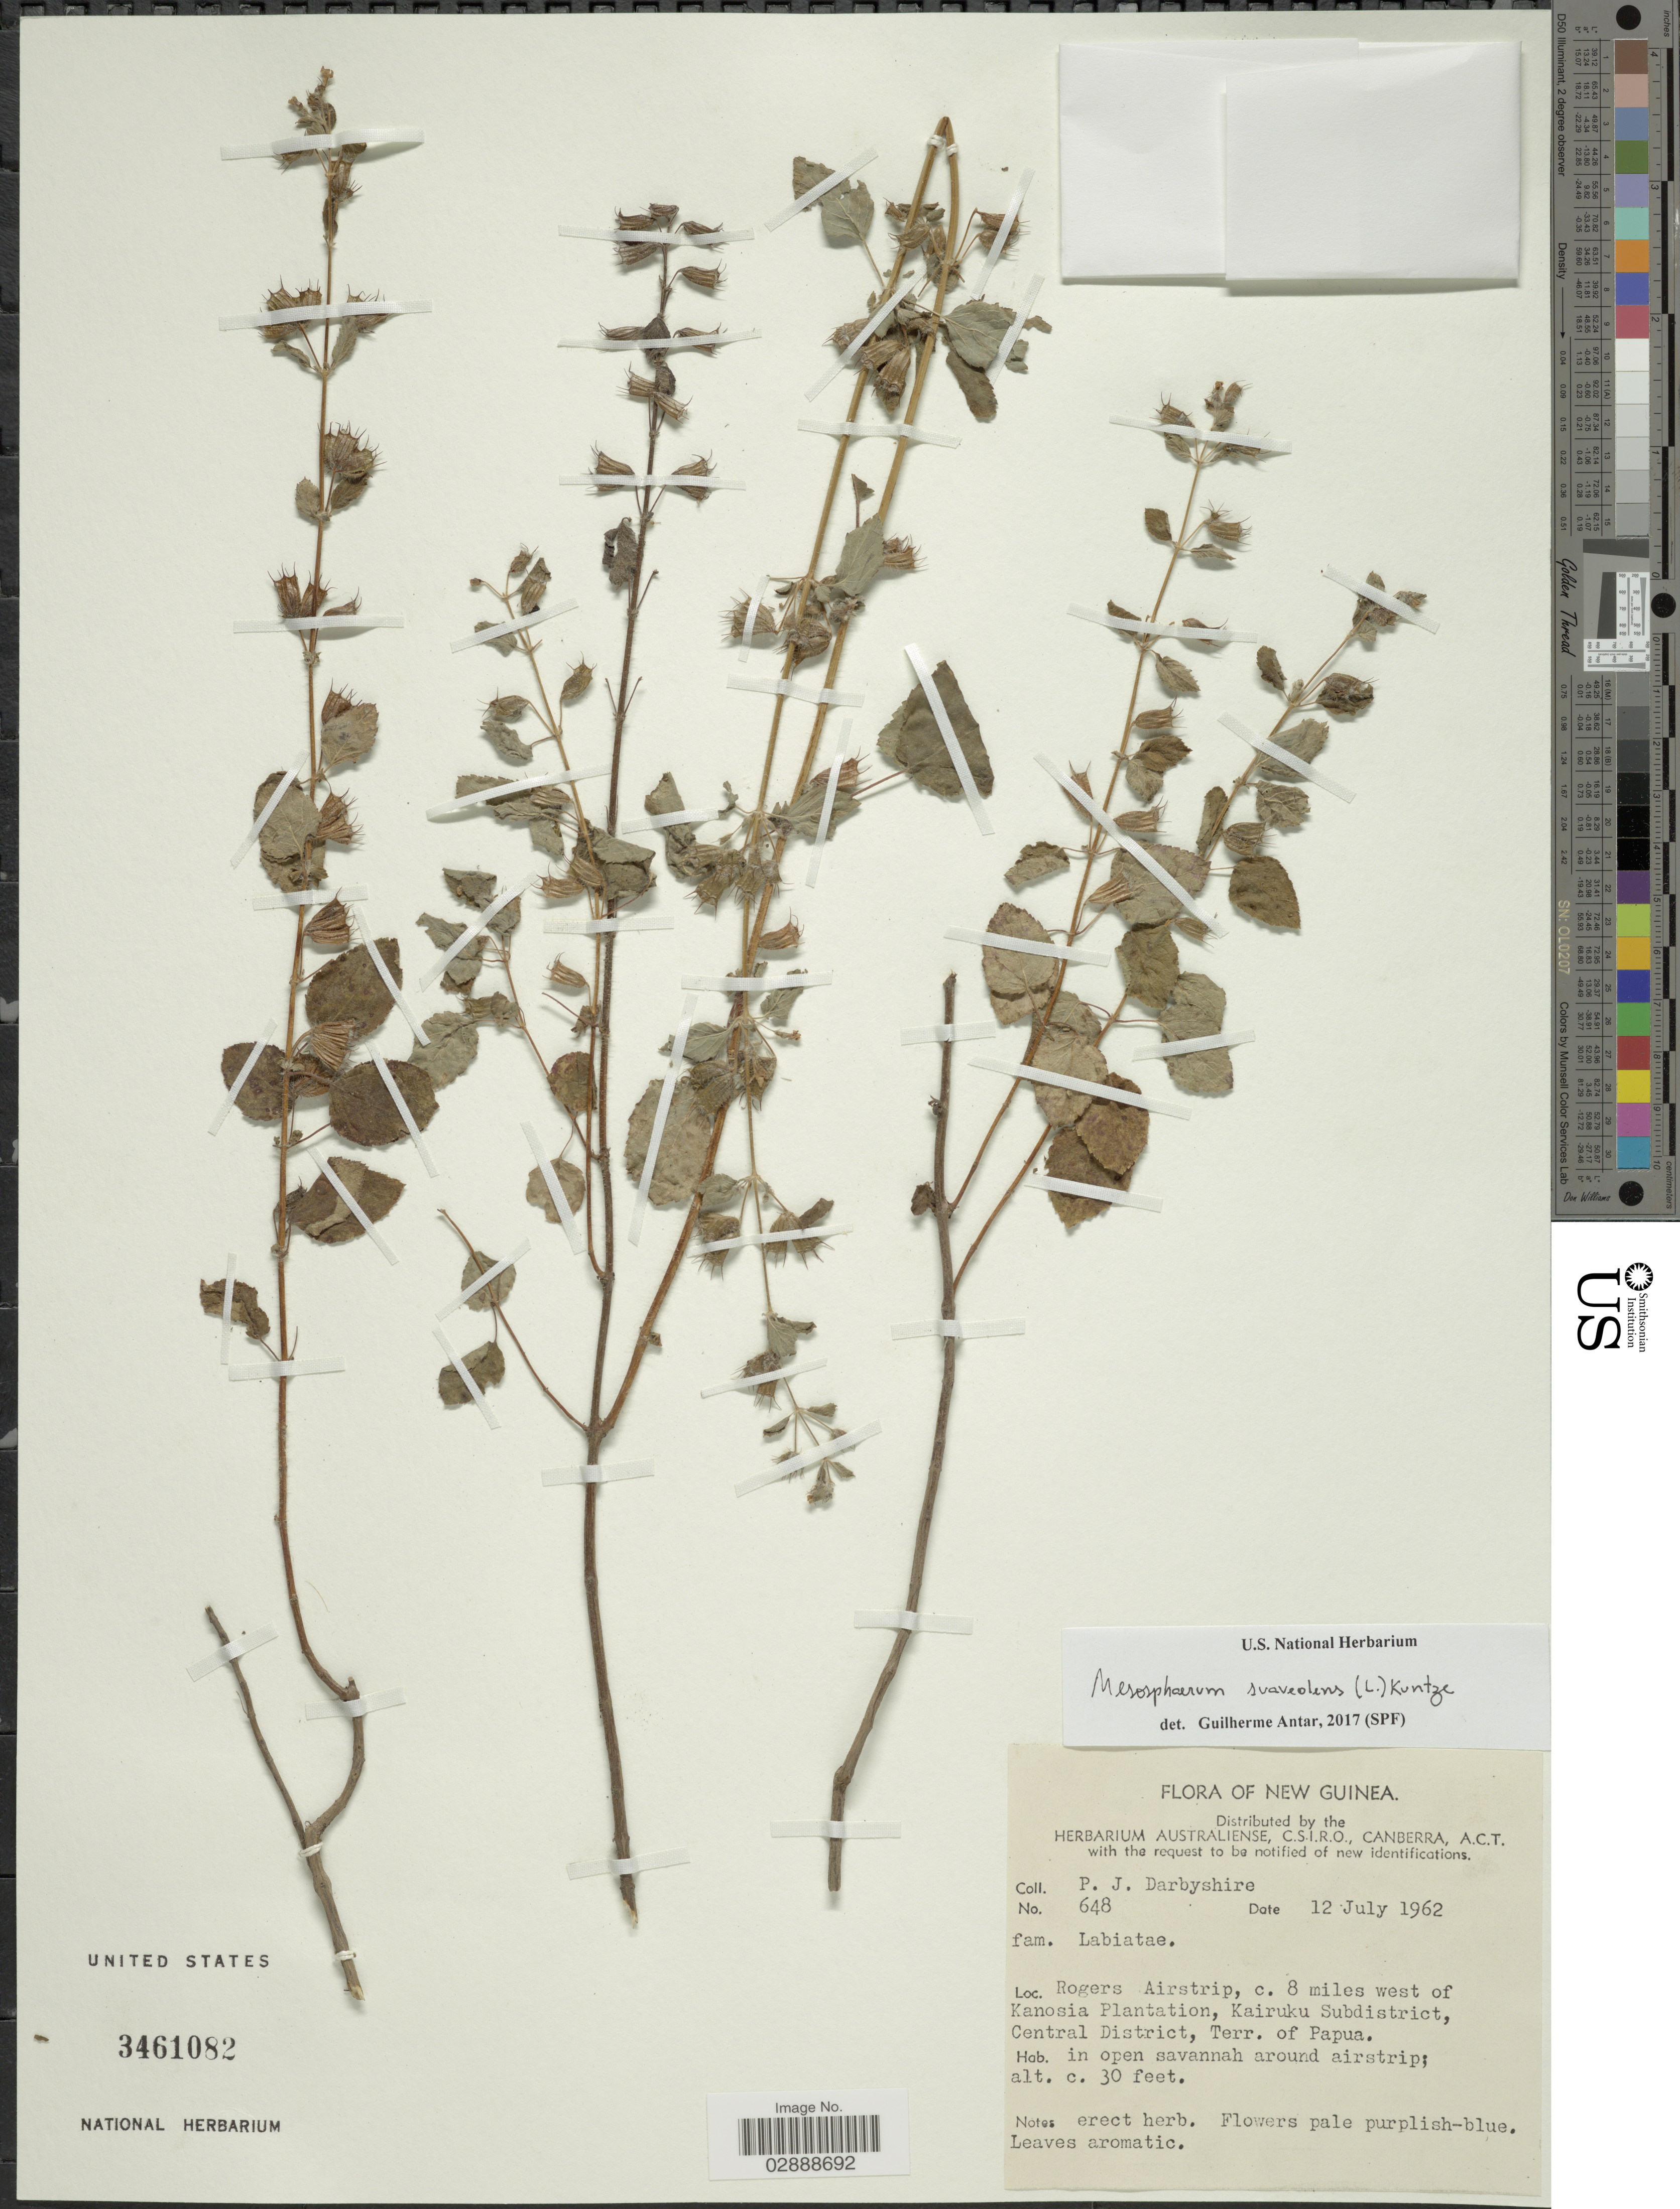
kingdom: Plantae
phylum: Tracheophyta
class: Magnoliopsida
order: Lamiales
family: Lamiaceae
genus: Mesosphaerum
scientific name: Mesosphaerum suaveolens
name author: (L.) Kuntze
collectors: P. Darbyshire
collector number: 648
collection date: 1962-07-12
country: Papua New Guinea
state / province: Central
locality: New Guinea, Rogers Airstrip, c. 8 miles west of Kanosia Plantation, Kairuku Subdistrict, Central District, Terr. of Papua.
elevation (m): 9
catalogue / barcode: US 3461082